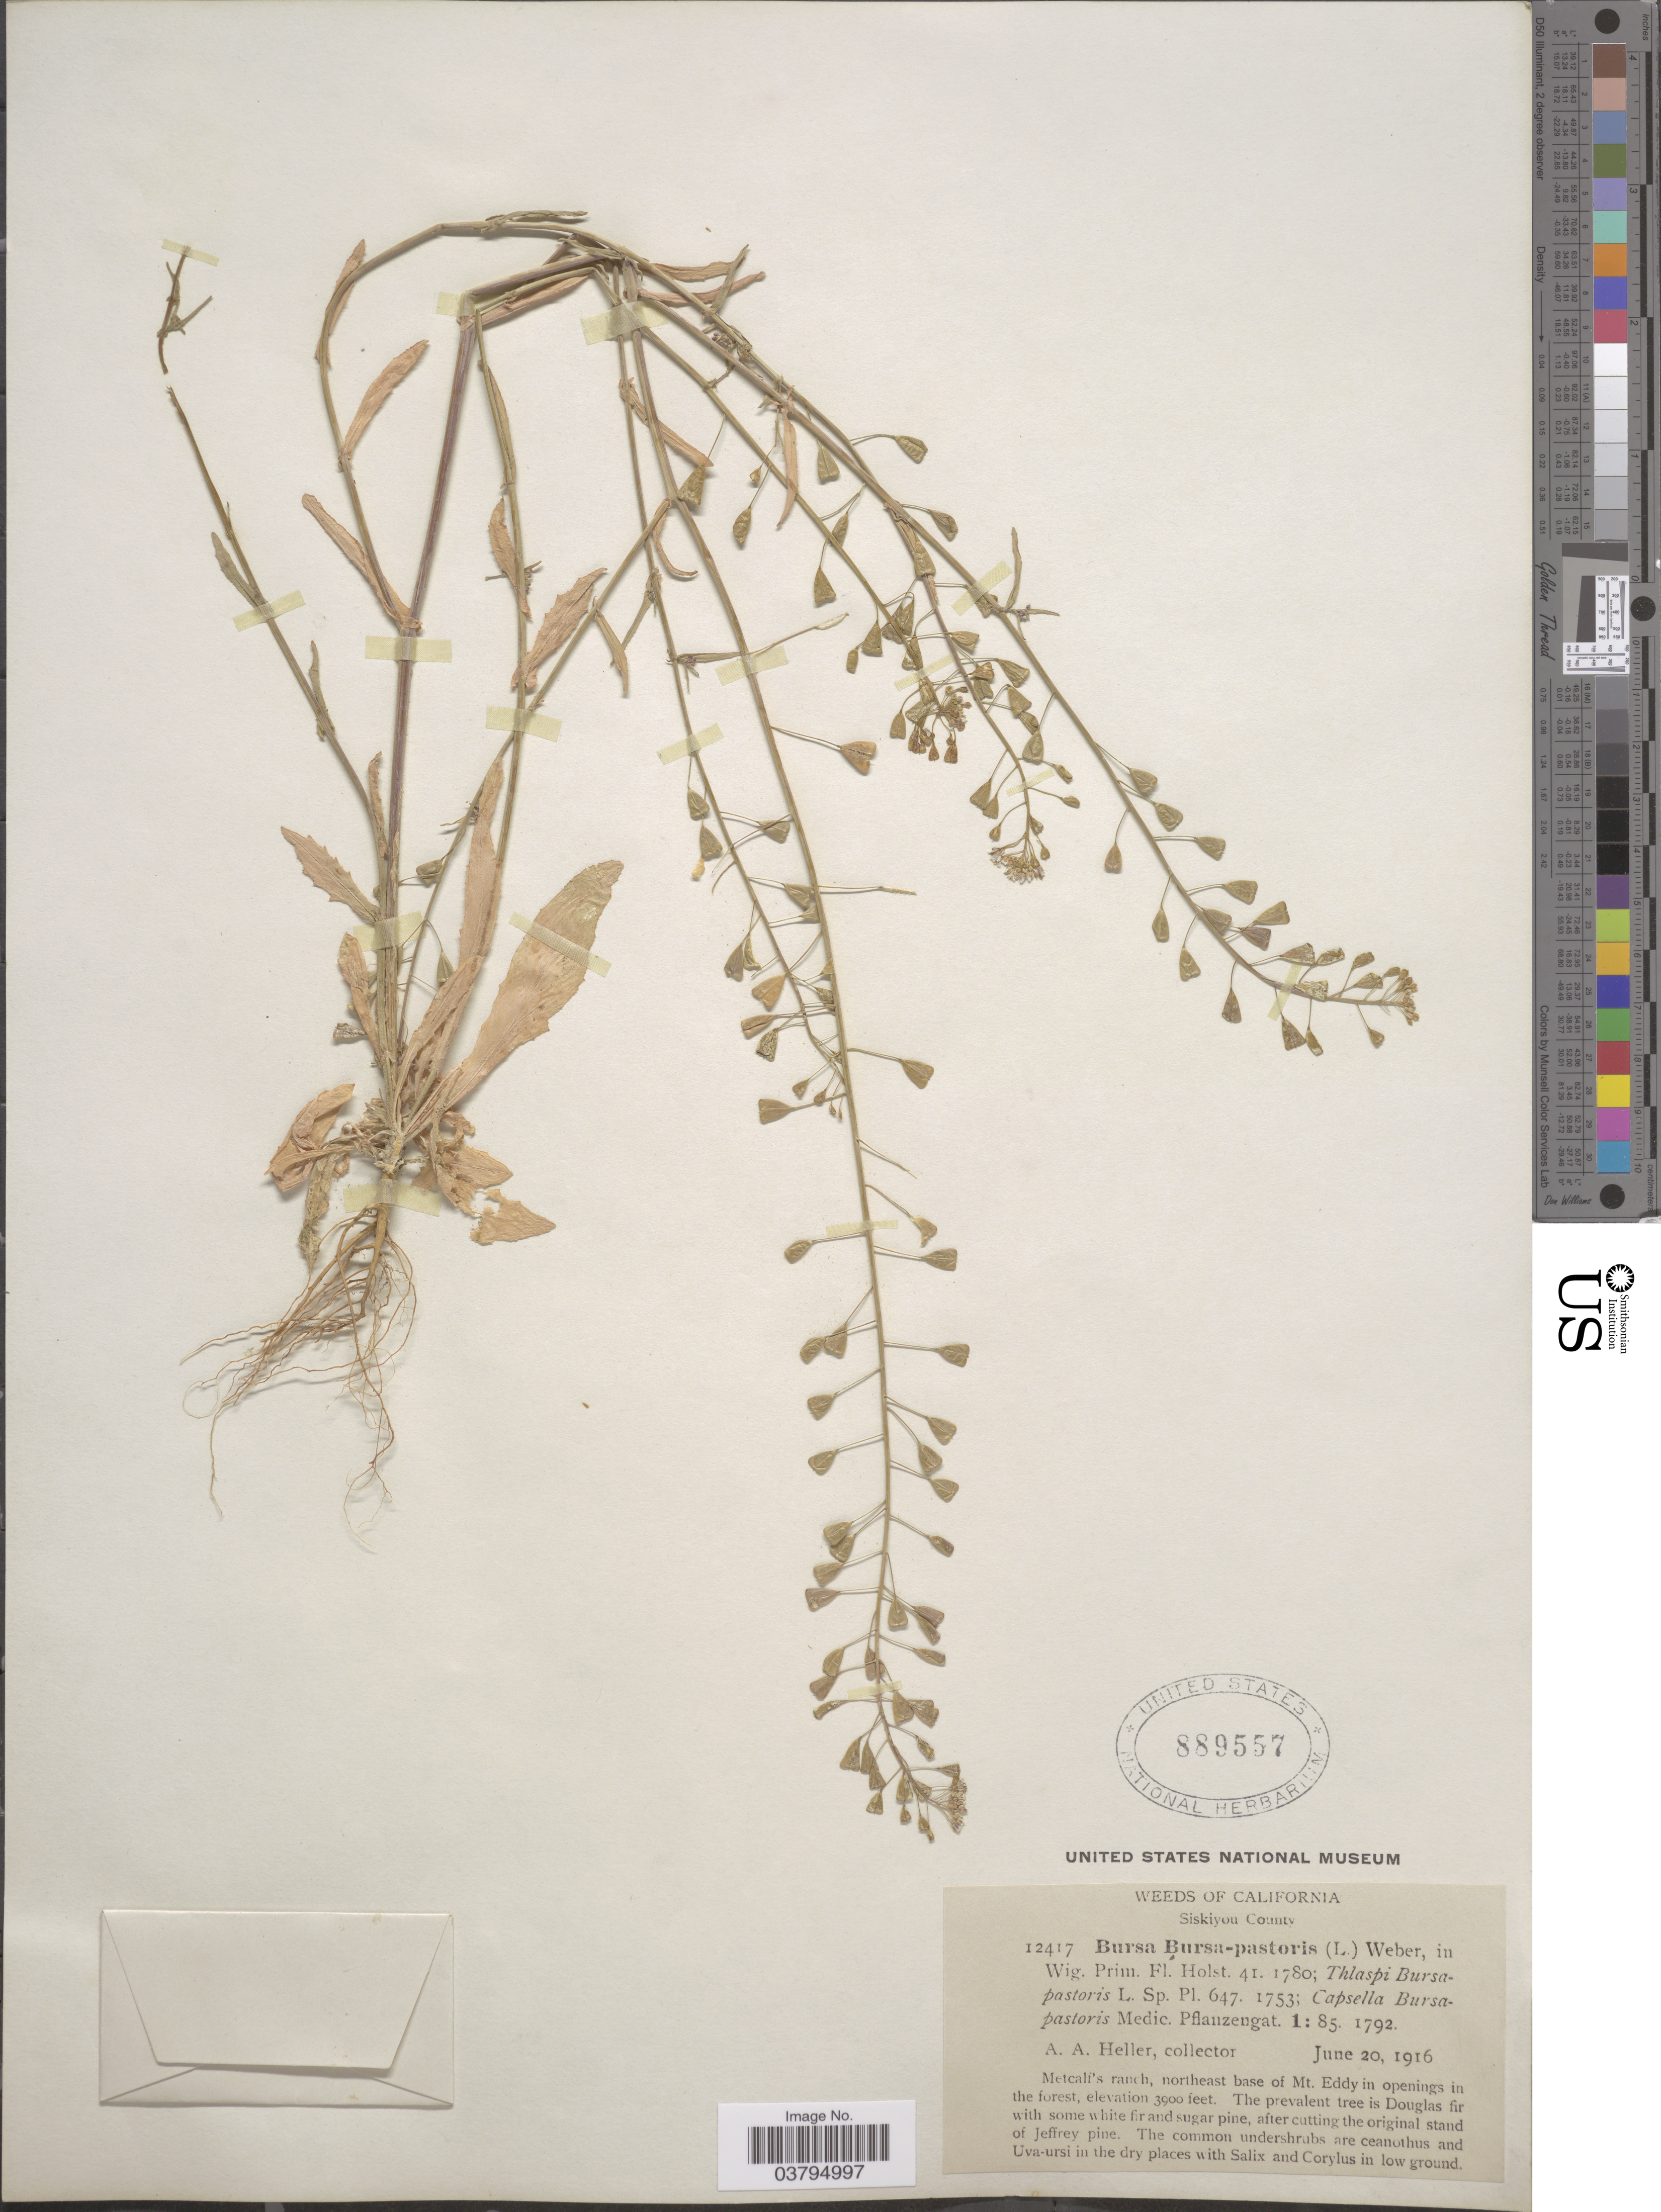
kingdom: Plantae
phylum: Tracheophyta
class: Magnoliopsida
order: Brassicales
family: Brassicaceae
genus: Capsella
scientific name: Capsella bursa-pastoris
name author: (L.) Medik.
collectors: A. A. Heller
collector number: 12417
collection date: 1916-06-20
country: United States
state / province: California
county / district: Siskiyou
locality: Siskiyou County. Metcalf's ranch, northeast base of Mt. Eddy in openings in the forest.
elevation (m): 1189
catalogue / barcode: US 889557